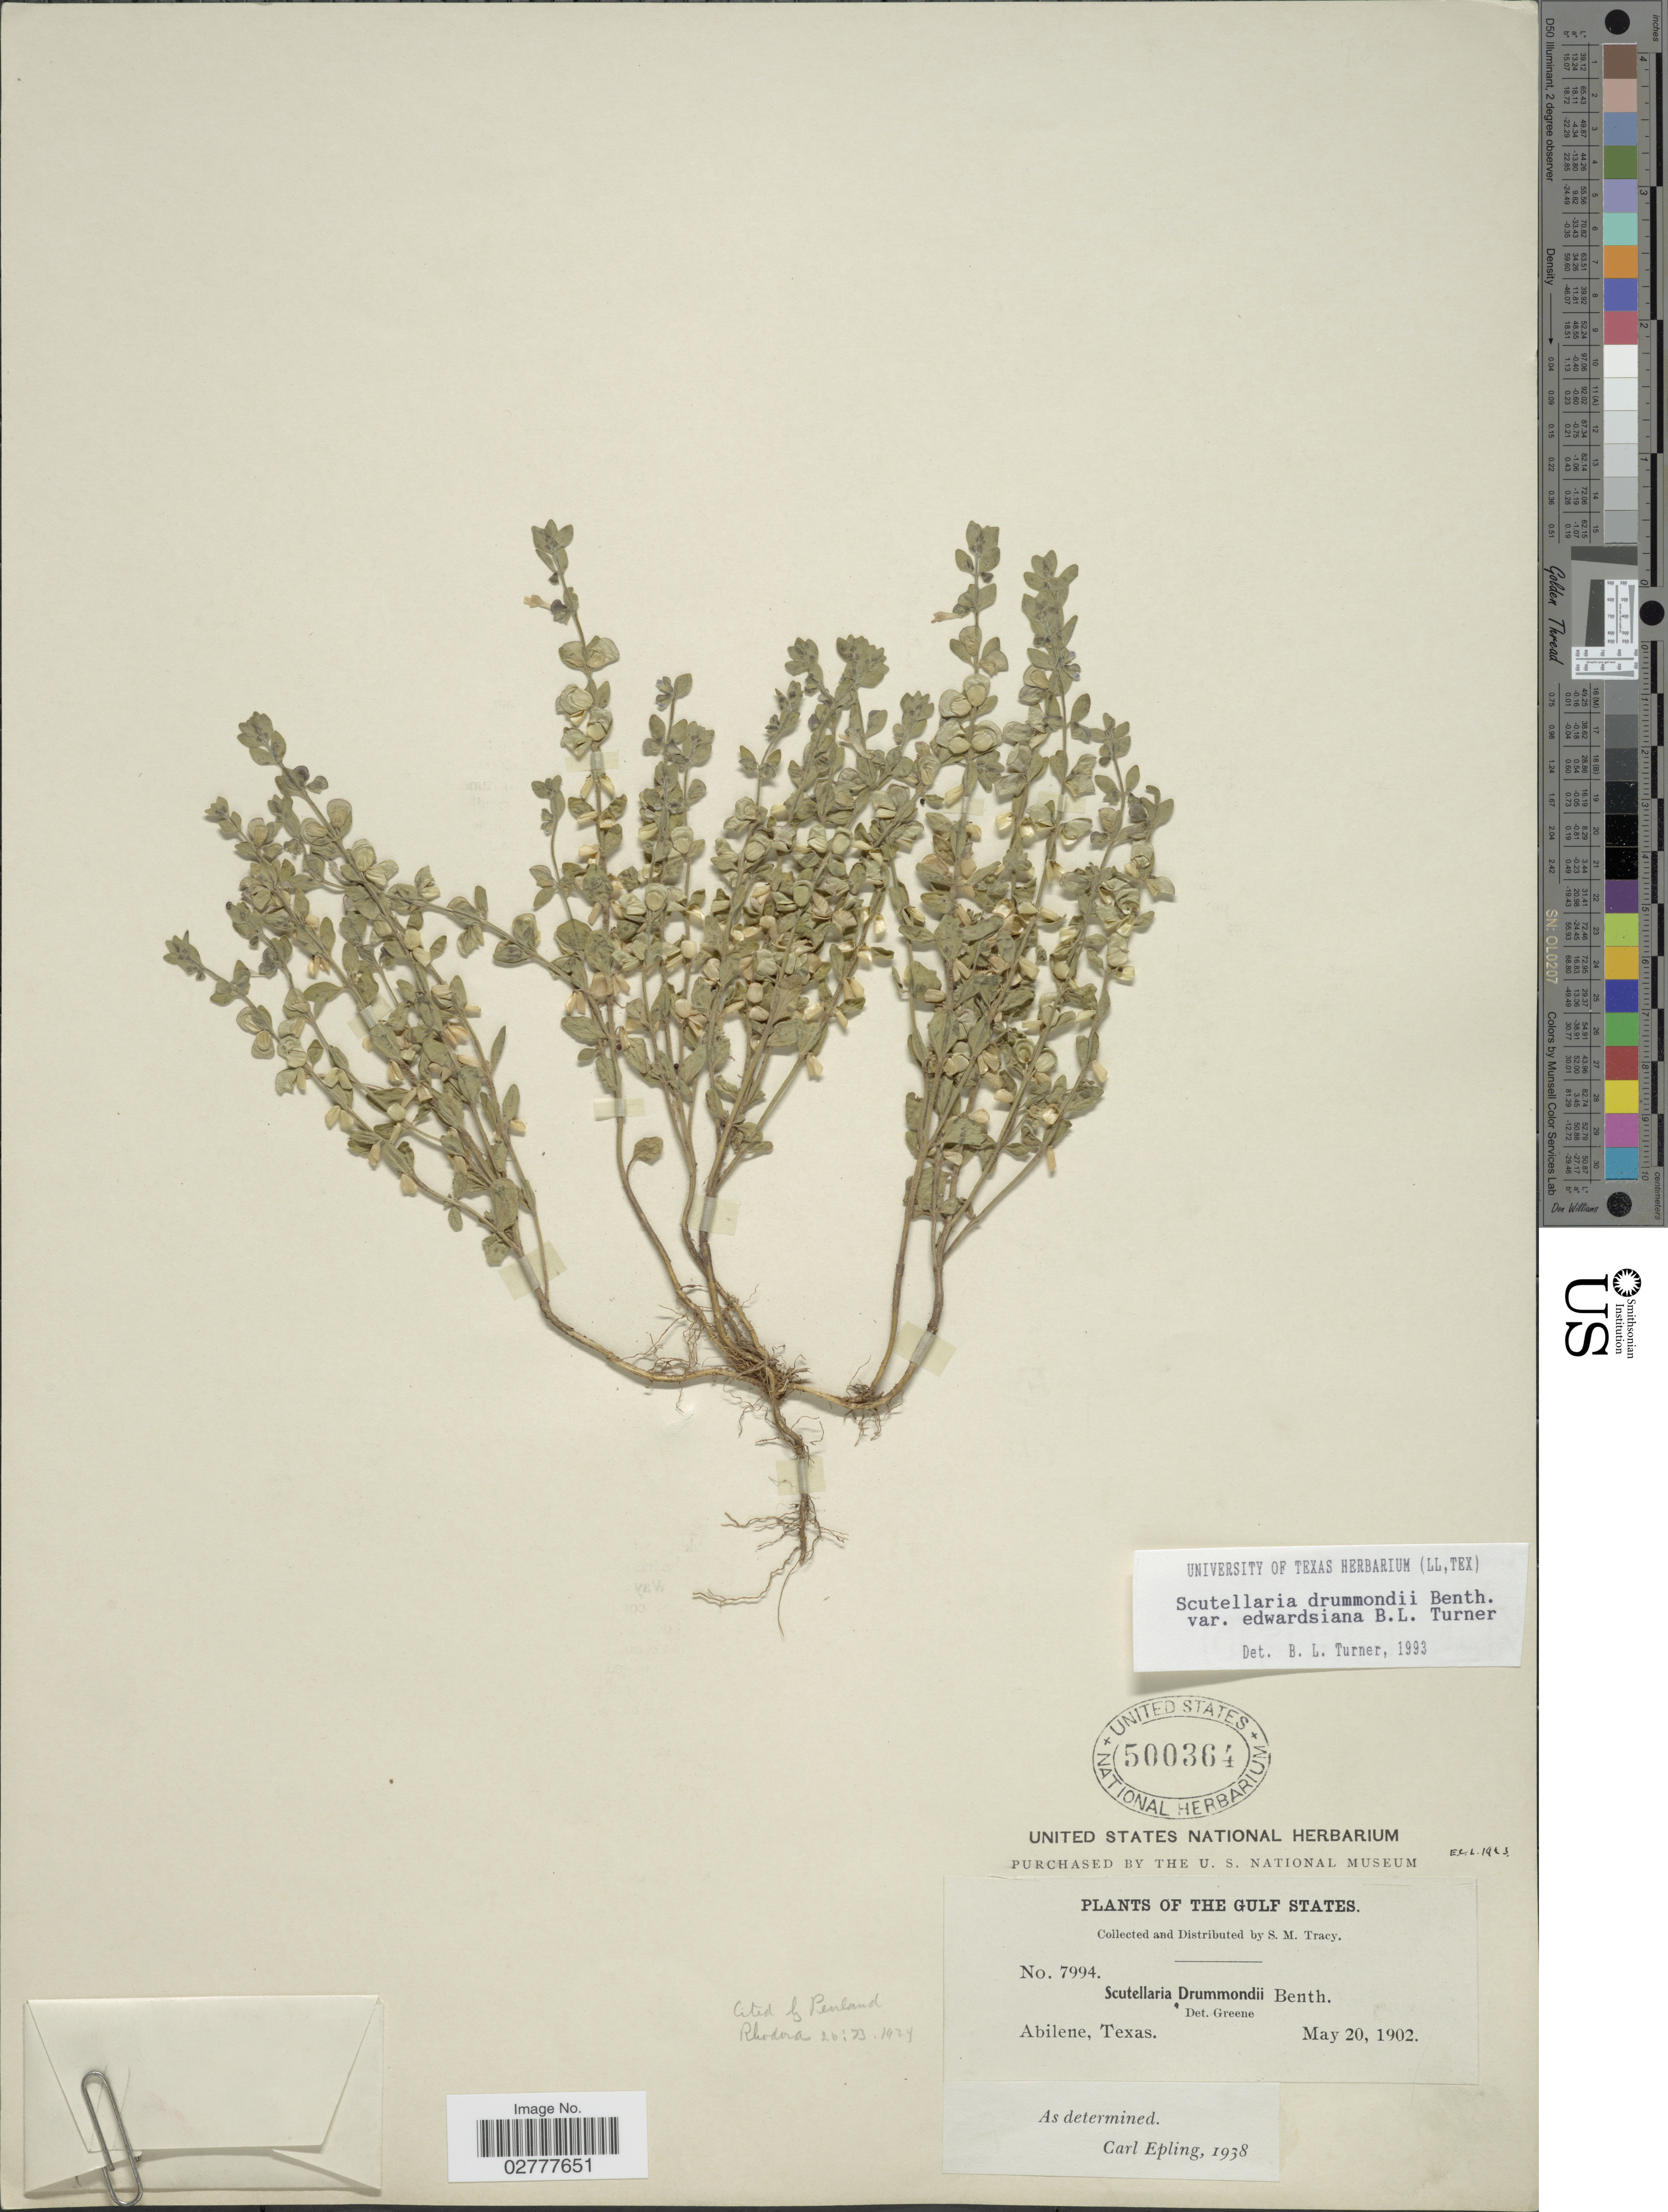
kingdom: Plantae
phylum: Tracheophyta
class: Magnoliopsida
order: Lamiales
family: Lamiaceae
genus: Scutellaria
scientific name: Scutellaria drummondii var. edwardsiana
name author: Benth.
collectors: S. M. Tracy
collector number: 7994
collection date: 1902-05-20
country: United States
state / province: Texas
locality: The Gulf States, Abilene.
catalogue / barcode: US 500364